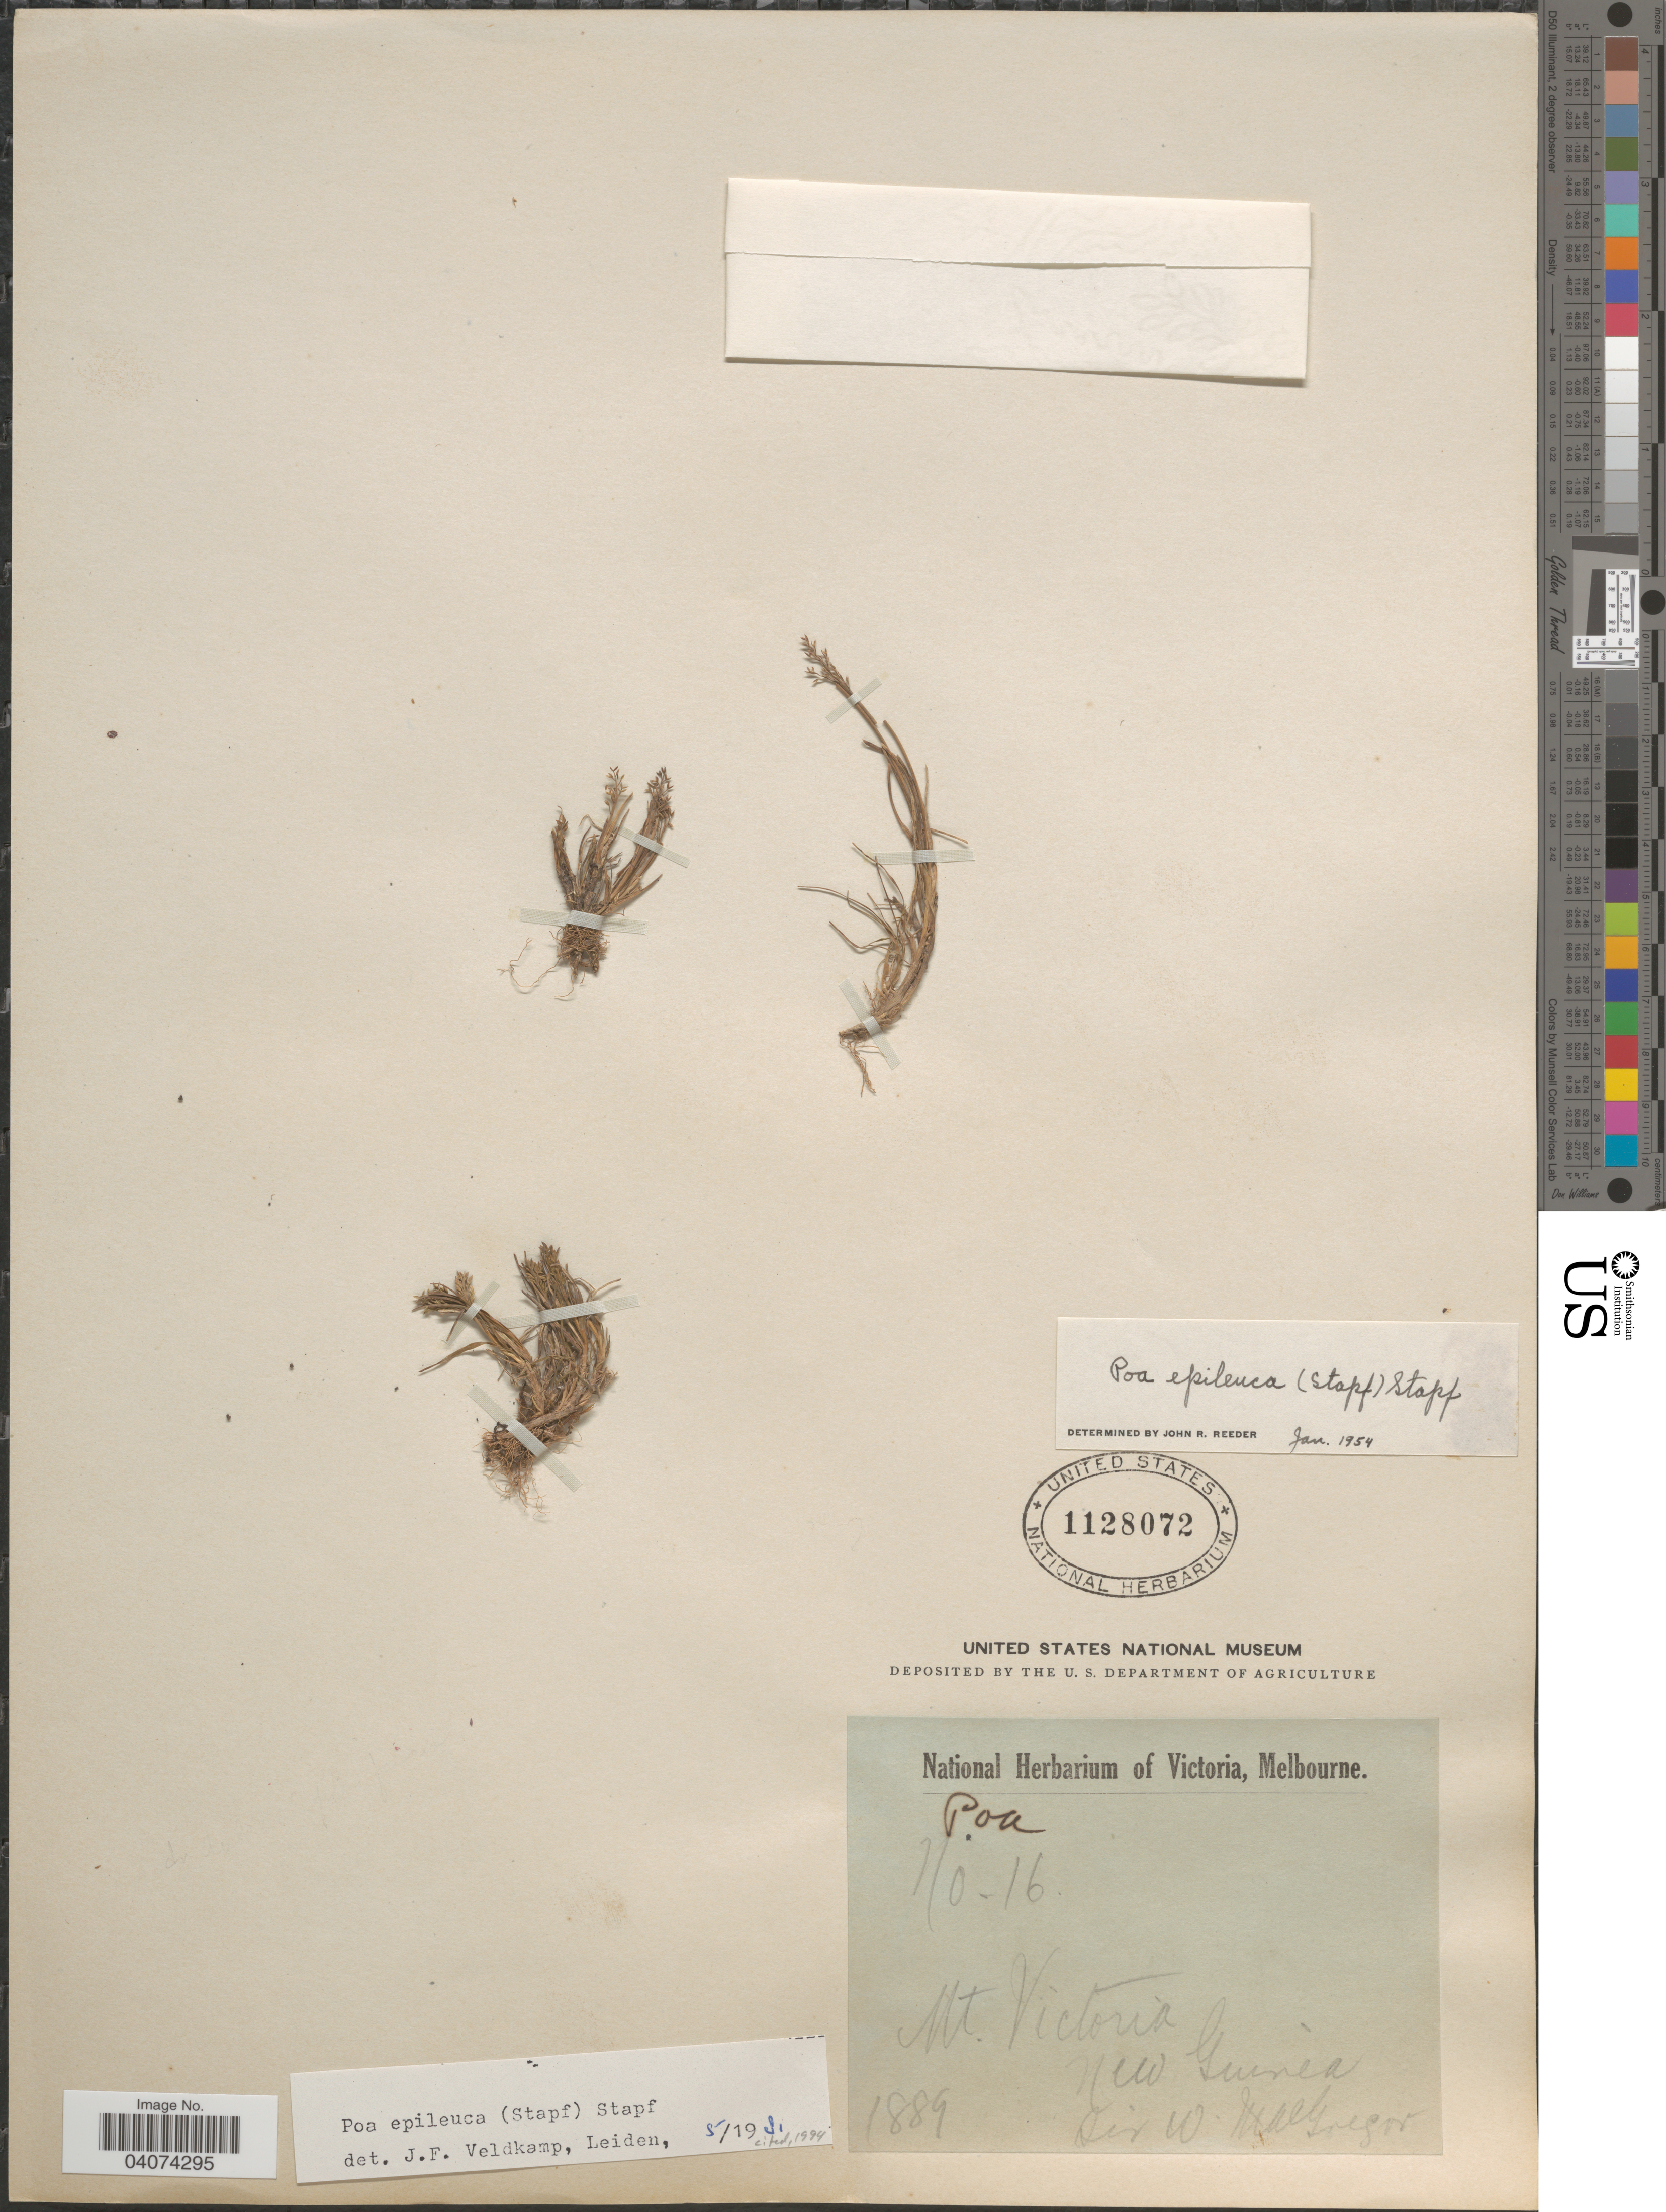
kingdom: Plantae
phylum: Tracheophyta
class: Liliopsida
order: Poales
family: Poaceae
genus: Poa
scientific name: Poa epileuca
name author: (Stapf) Stapf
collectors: W. Macgregor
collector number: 16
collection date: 1889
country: Papua New Guinea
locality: Mt. Victoria. New Guinea.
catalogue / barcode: US 1128072